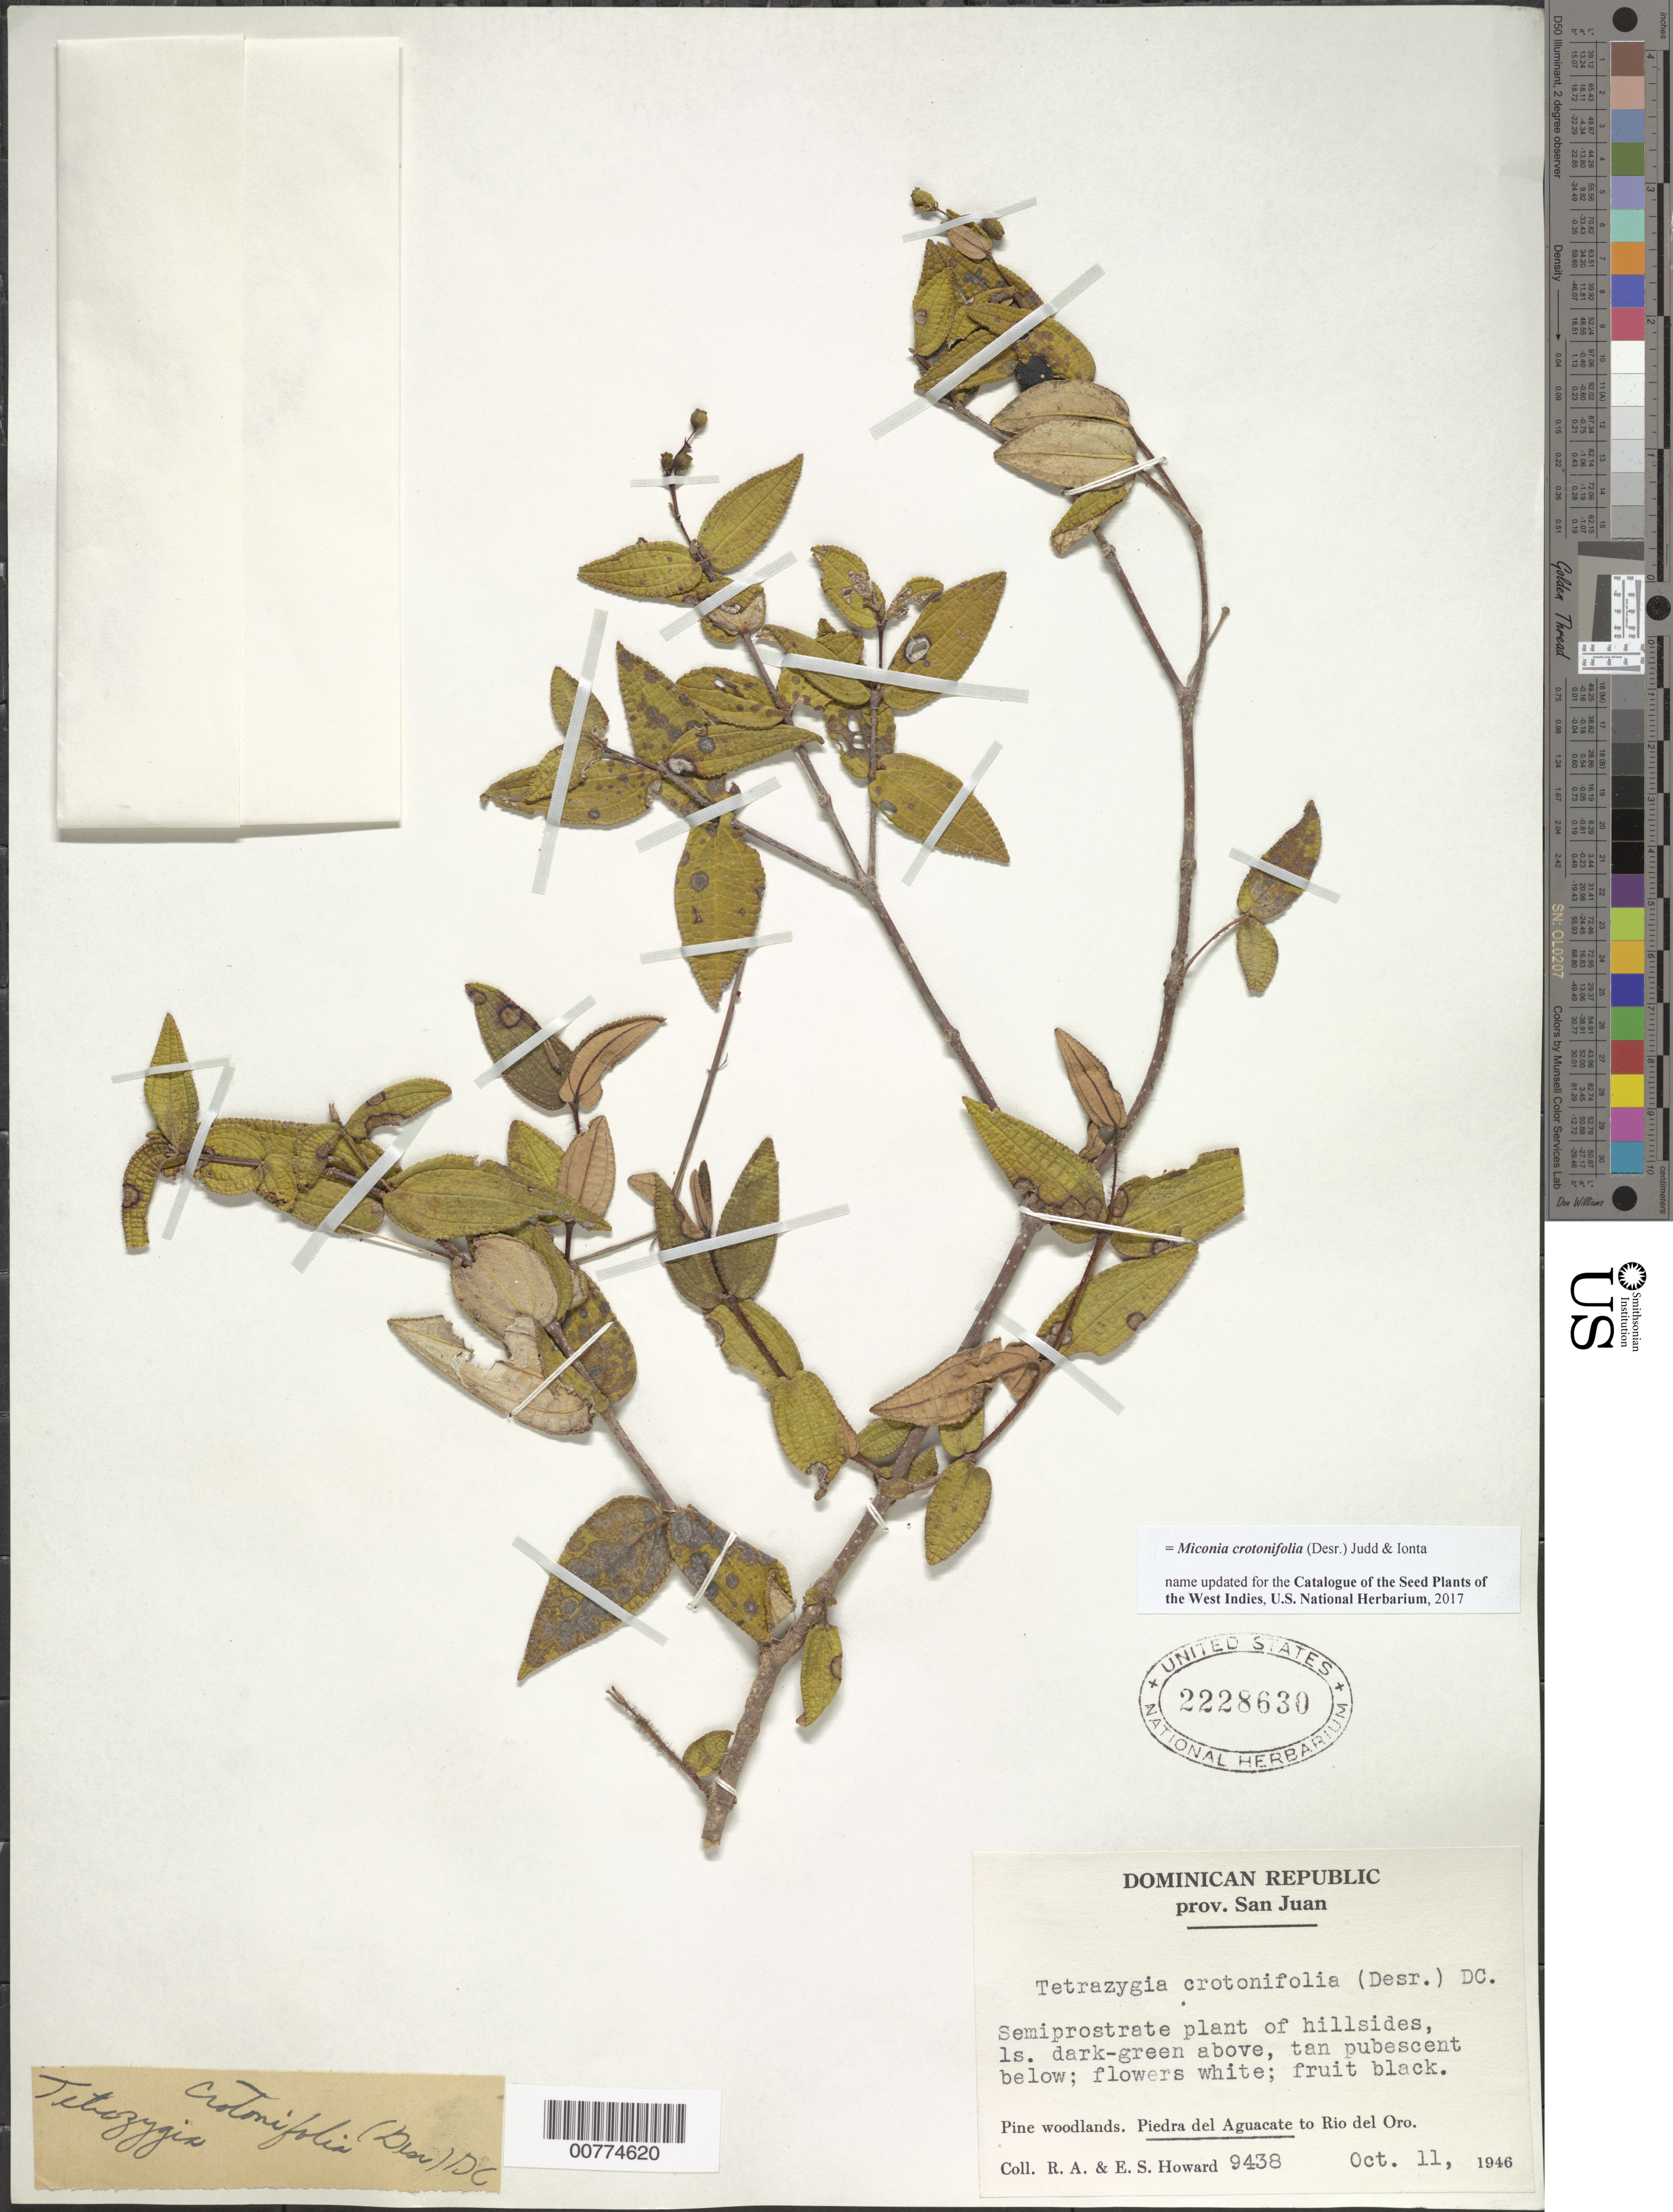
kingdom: Plantae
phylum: Tracheophyta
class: Magnoliopsida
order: Myrtales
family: Melastomataceae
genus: Miconia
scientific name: Miconia crotonifolia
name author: (Desr.) Judd & Ionta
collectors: R. A. Howard & E. S. Howard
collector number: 9438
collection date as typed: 11 Oct 1946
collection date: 1946-10-11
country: Dominican Republic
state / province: San Juan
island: Hispaniola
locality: Piedra del Aguacate to Río del Oro.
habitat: Pine woodlands.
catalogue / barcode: US 2228630